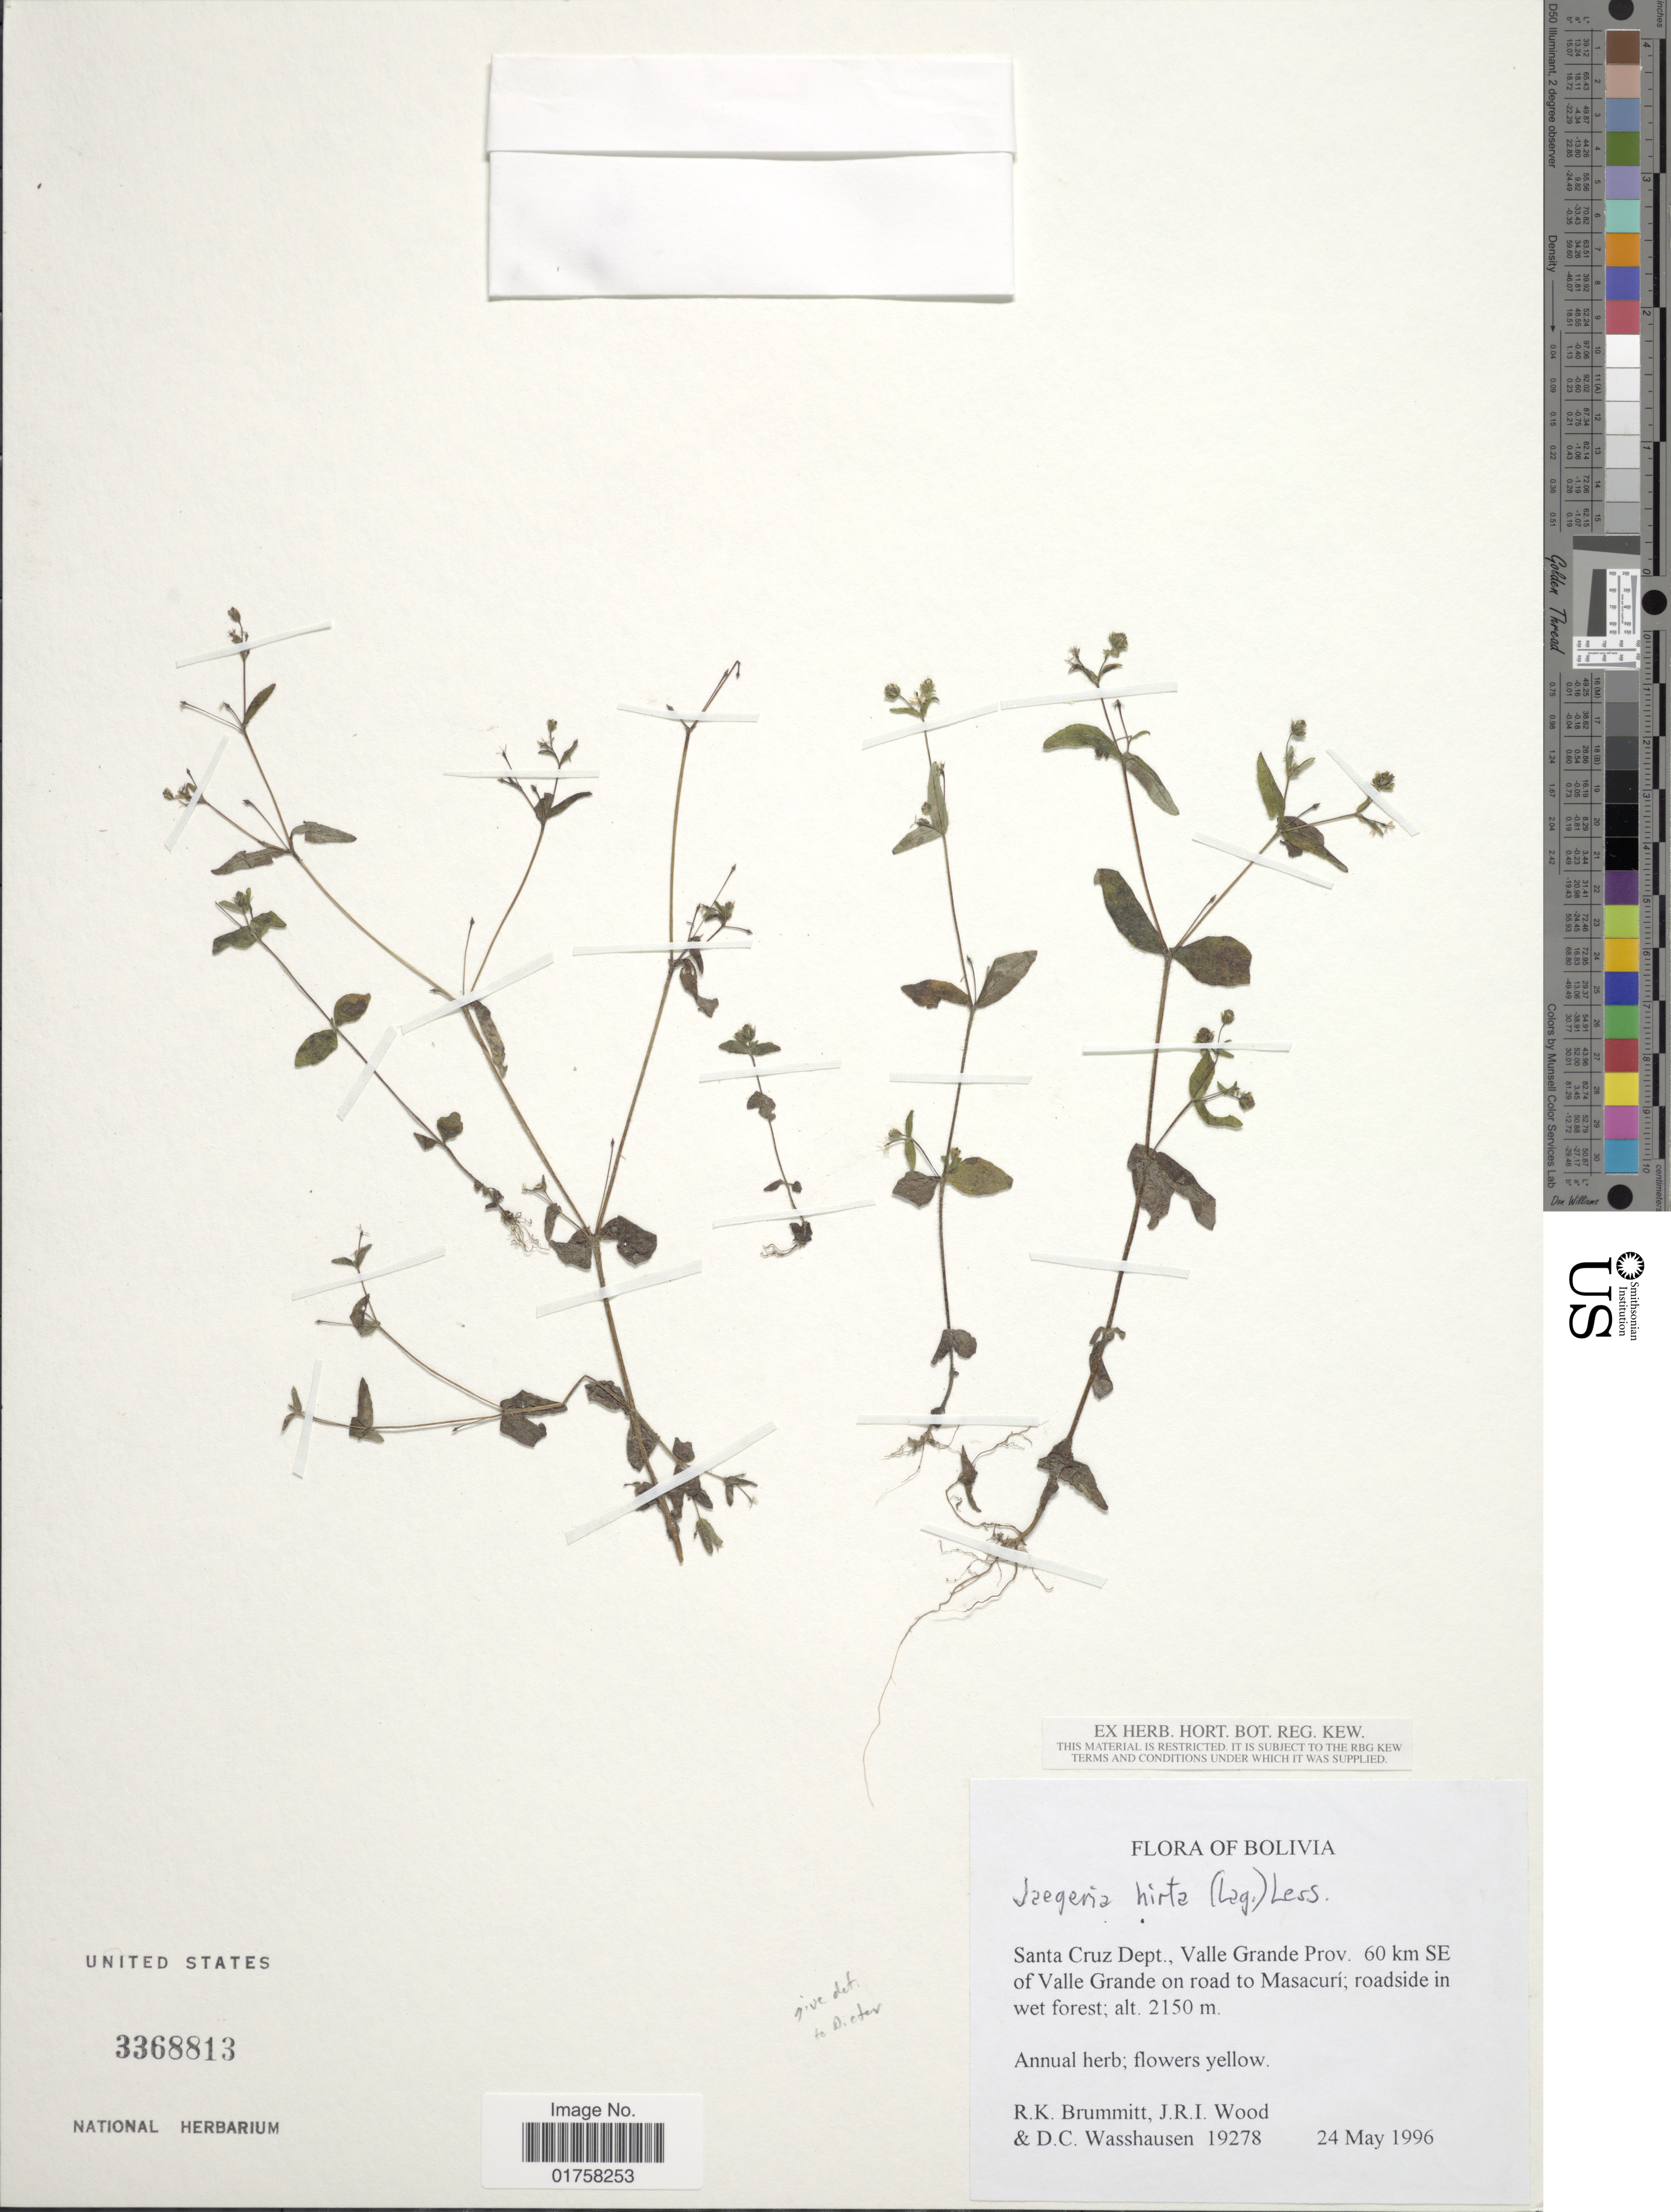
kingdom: Plantae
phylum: Tracheophyta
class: Magnoliopsida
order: Asterales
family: Asteraceae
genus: Jaegeria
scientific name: Jaegeria hirta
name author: (Lag.) Less.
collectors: R. K. Brummitt, J. R. I. Wood & D. C. Wasshausen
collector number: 19278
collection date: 1996-05-24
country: Bolivia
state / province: Santa Cruz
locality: Valle Grande Prov. 60 km SE of Valle Grande on road to Masacuri; roadside in wet forest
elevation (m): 2150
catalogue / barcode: US 3368813